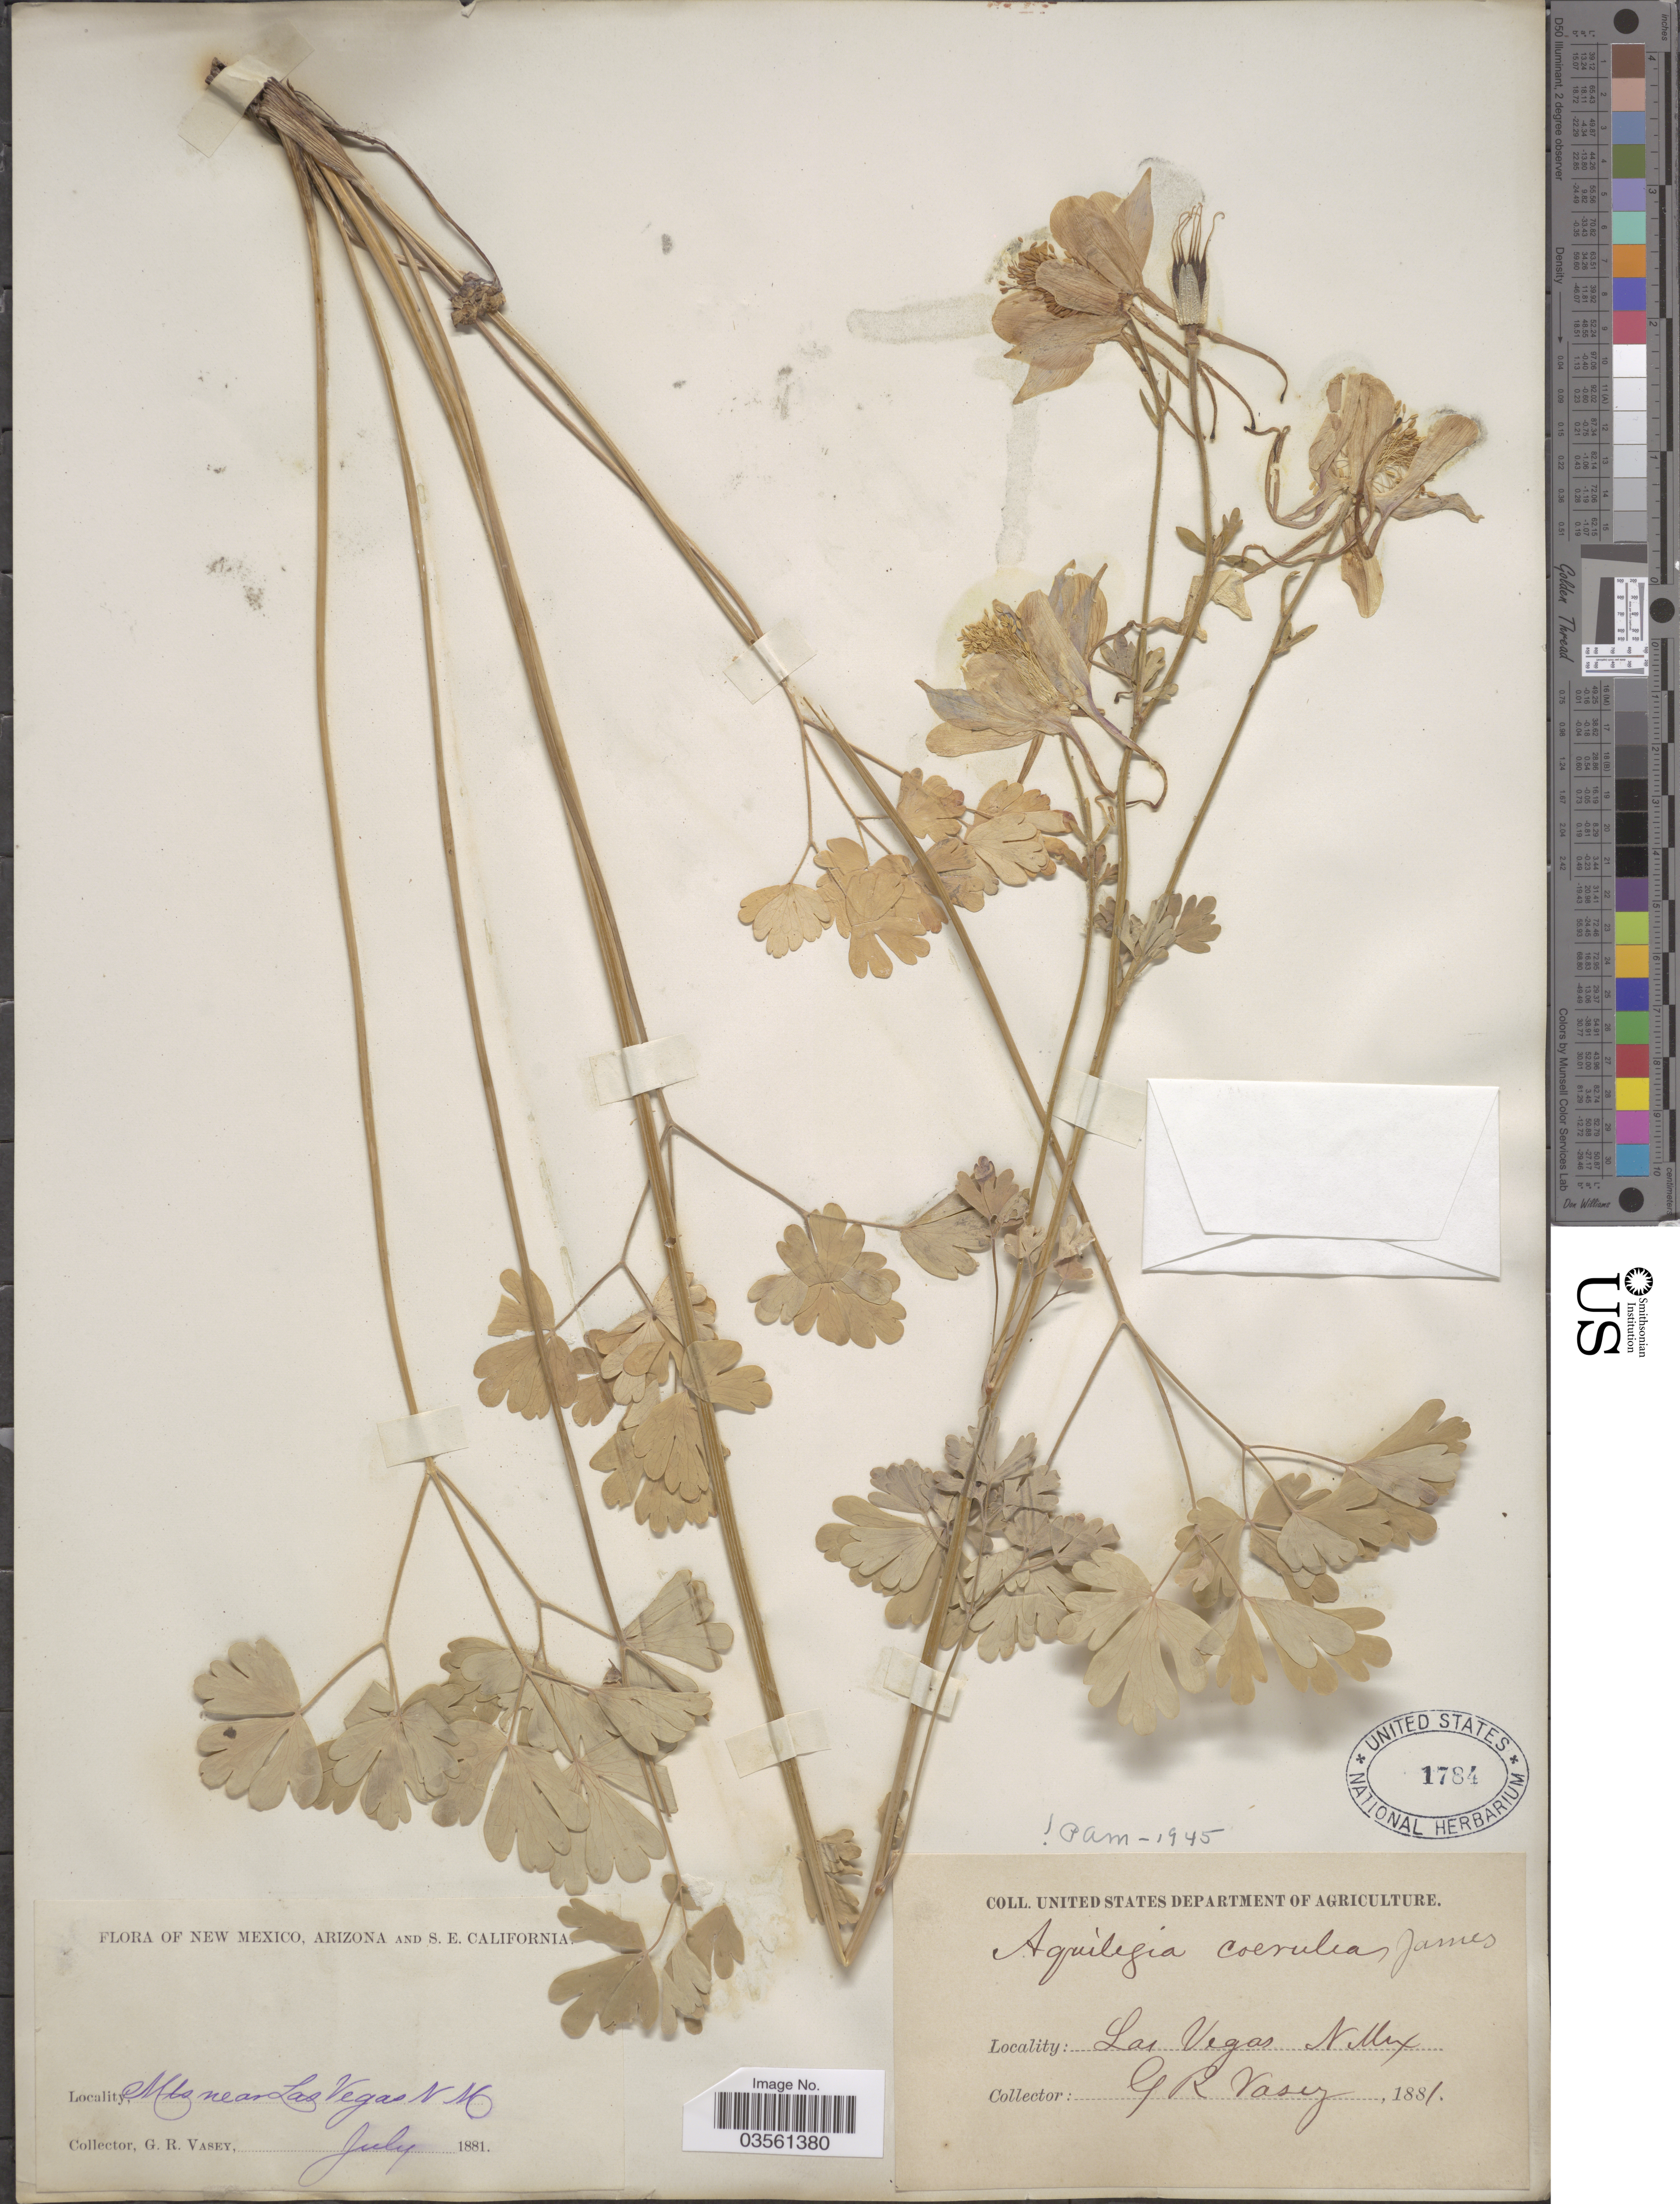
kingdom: Plantae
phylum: Tracheophyta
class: Magnoliopsida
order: Ranunculales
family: Ranunculaceae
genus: Aquilegia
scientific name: Aquilegia coerulea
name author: E. James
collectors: G. R. Vasey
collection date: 1881-07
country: United States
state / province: New Mexico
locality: Mts near Las Vegas.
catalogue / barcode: US 1784